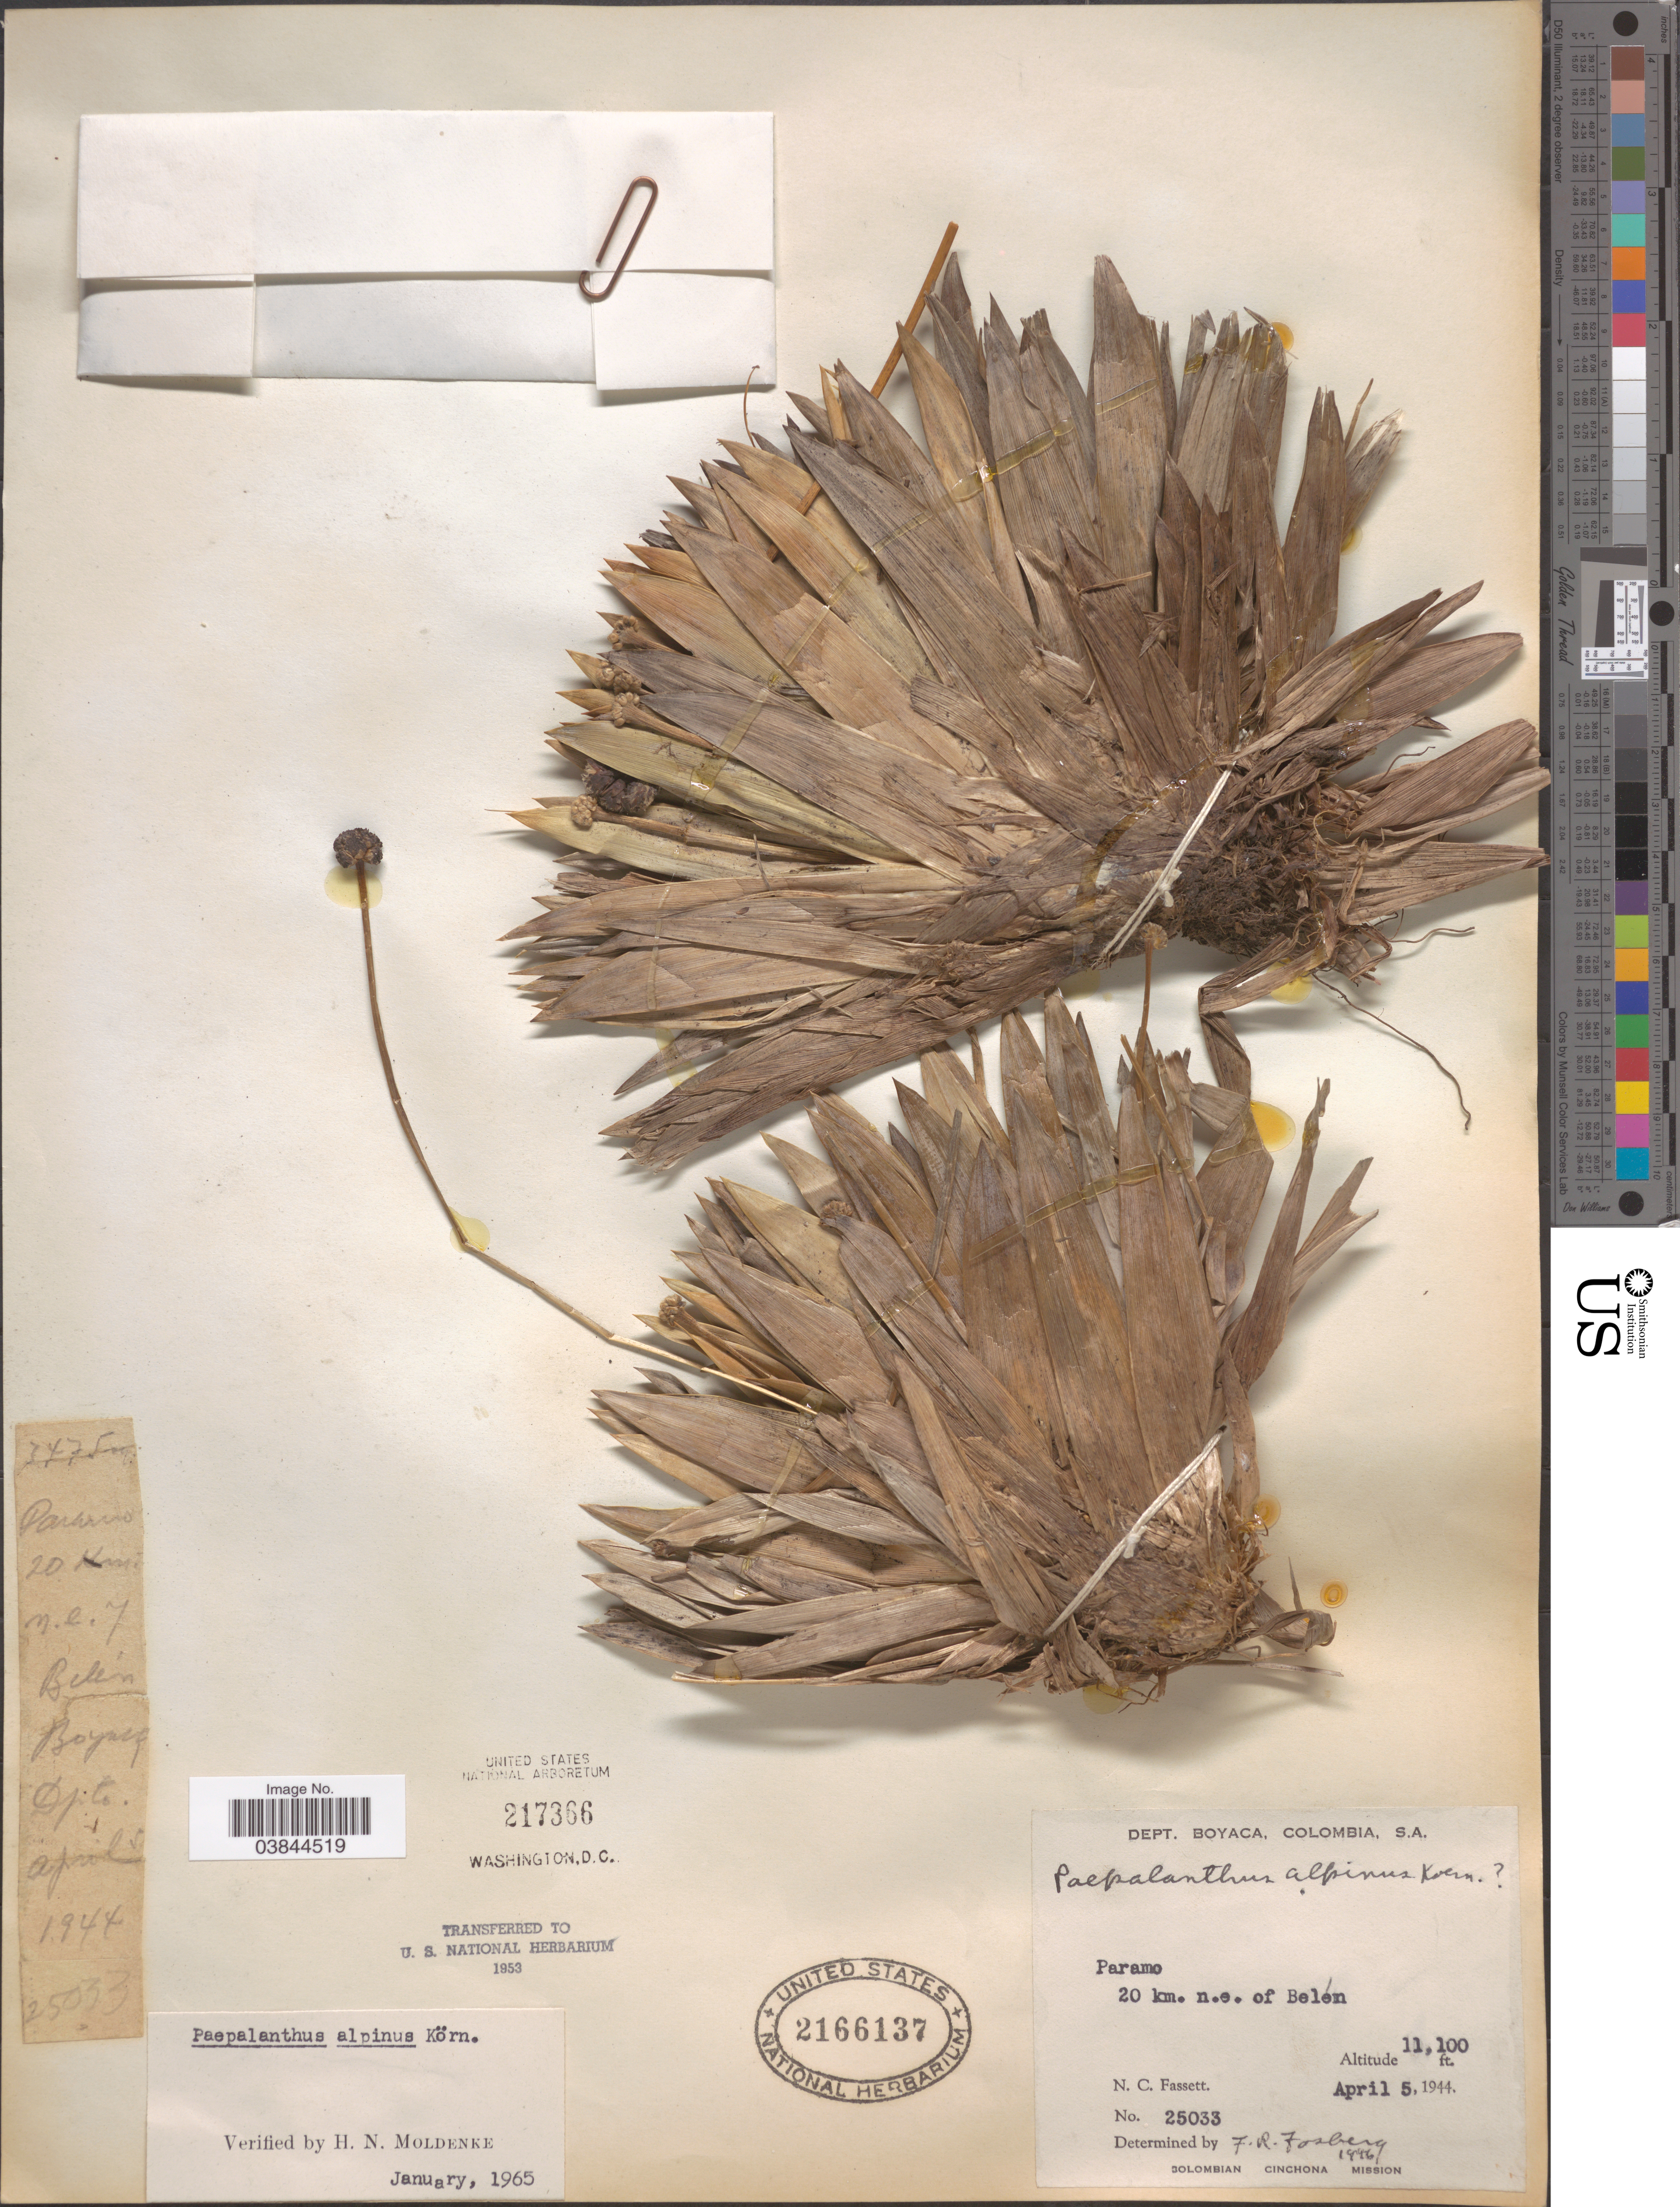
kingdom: Plantae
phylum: Tracheophyta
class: Liliopsida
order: Poales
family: Eriocaulaceae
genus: Paepalanthus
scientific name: Paepalanthus alpinus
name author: Körn.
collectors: N. C. Fassett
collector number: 25033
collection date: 1944-04-05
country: Colombia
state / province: Boyacá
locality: Dept. Boyaca, 20 km. n.e. of Belén.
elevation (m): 3383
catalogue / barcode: US 2166137